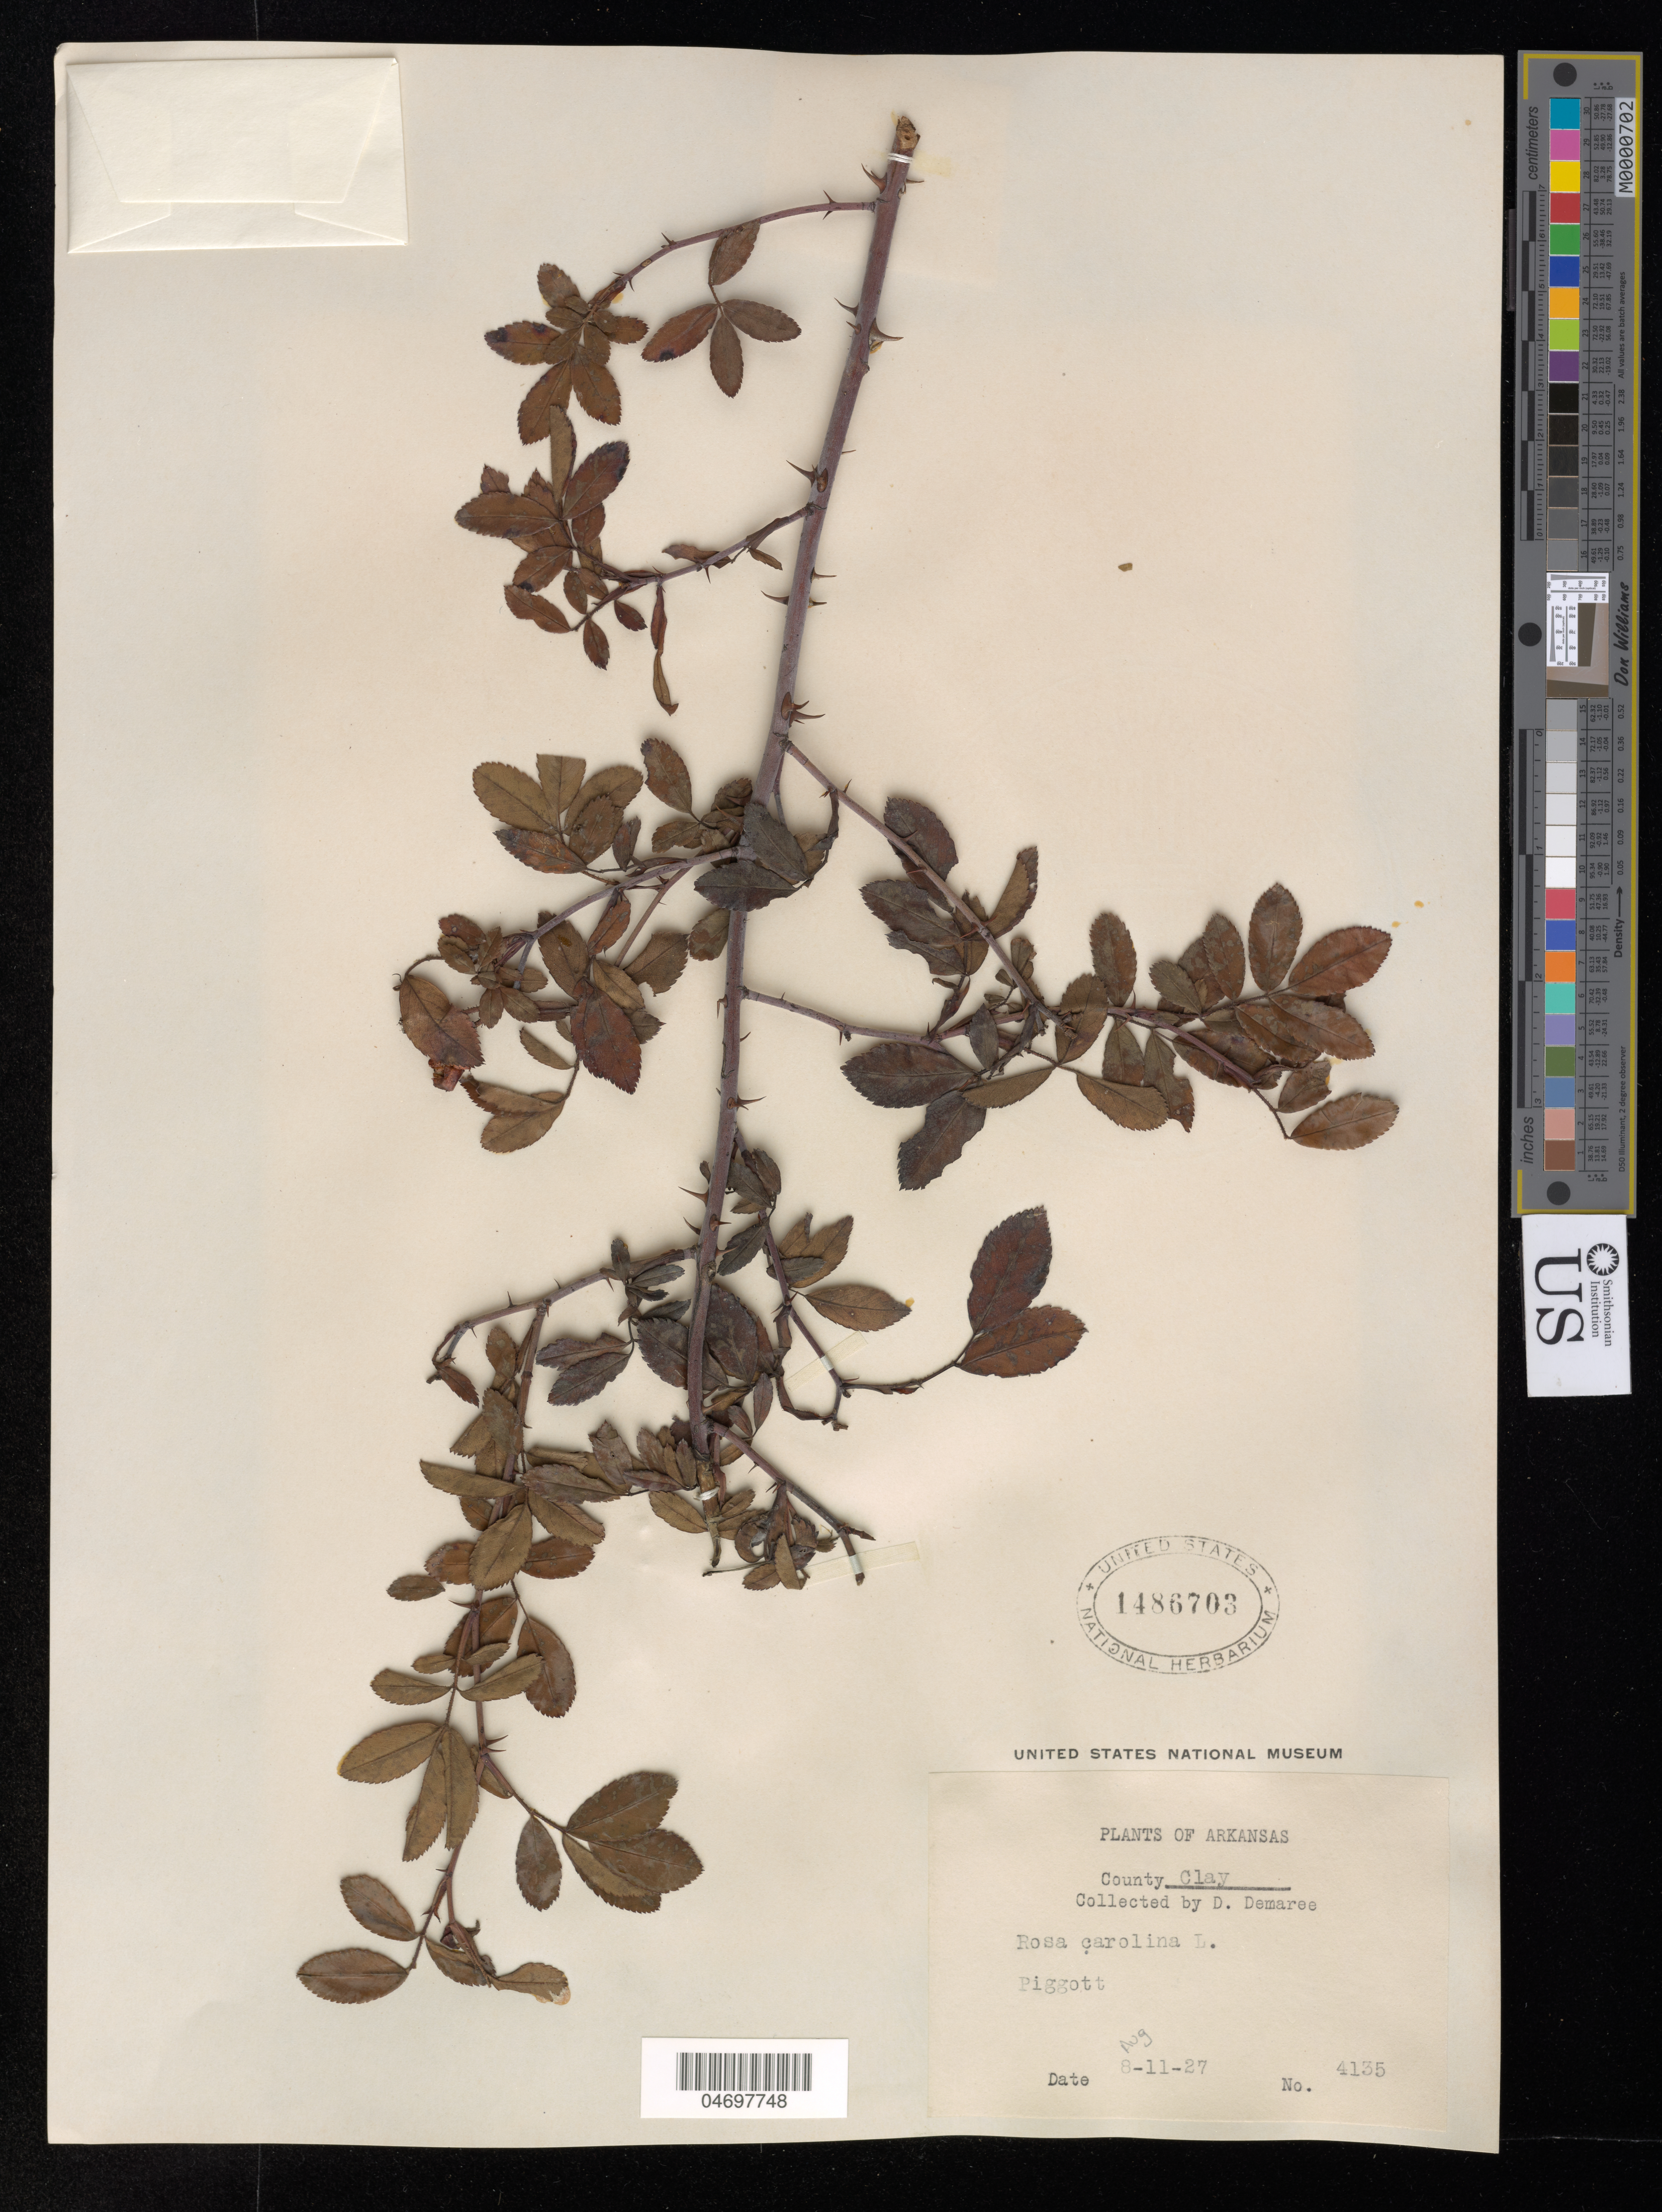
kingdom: Plantae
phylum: Tracheophyta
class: Magnoliopsida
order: Rosales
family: Rosaceae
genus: Rosa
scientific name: Rosa carolina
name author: L.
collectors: D. Demaree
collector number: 4135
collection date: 1927-08-08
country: United States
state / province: Arkansas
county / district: Clay Co.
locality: Piggott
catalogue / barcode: US 1486703